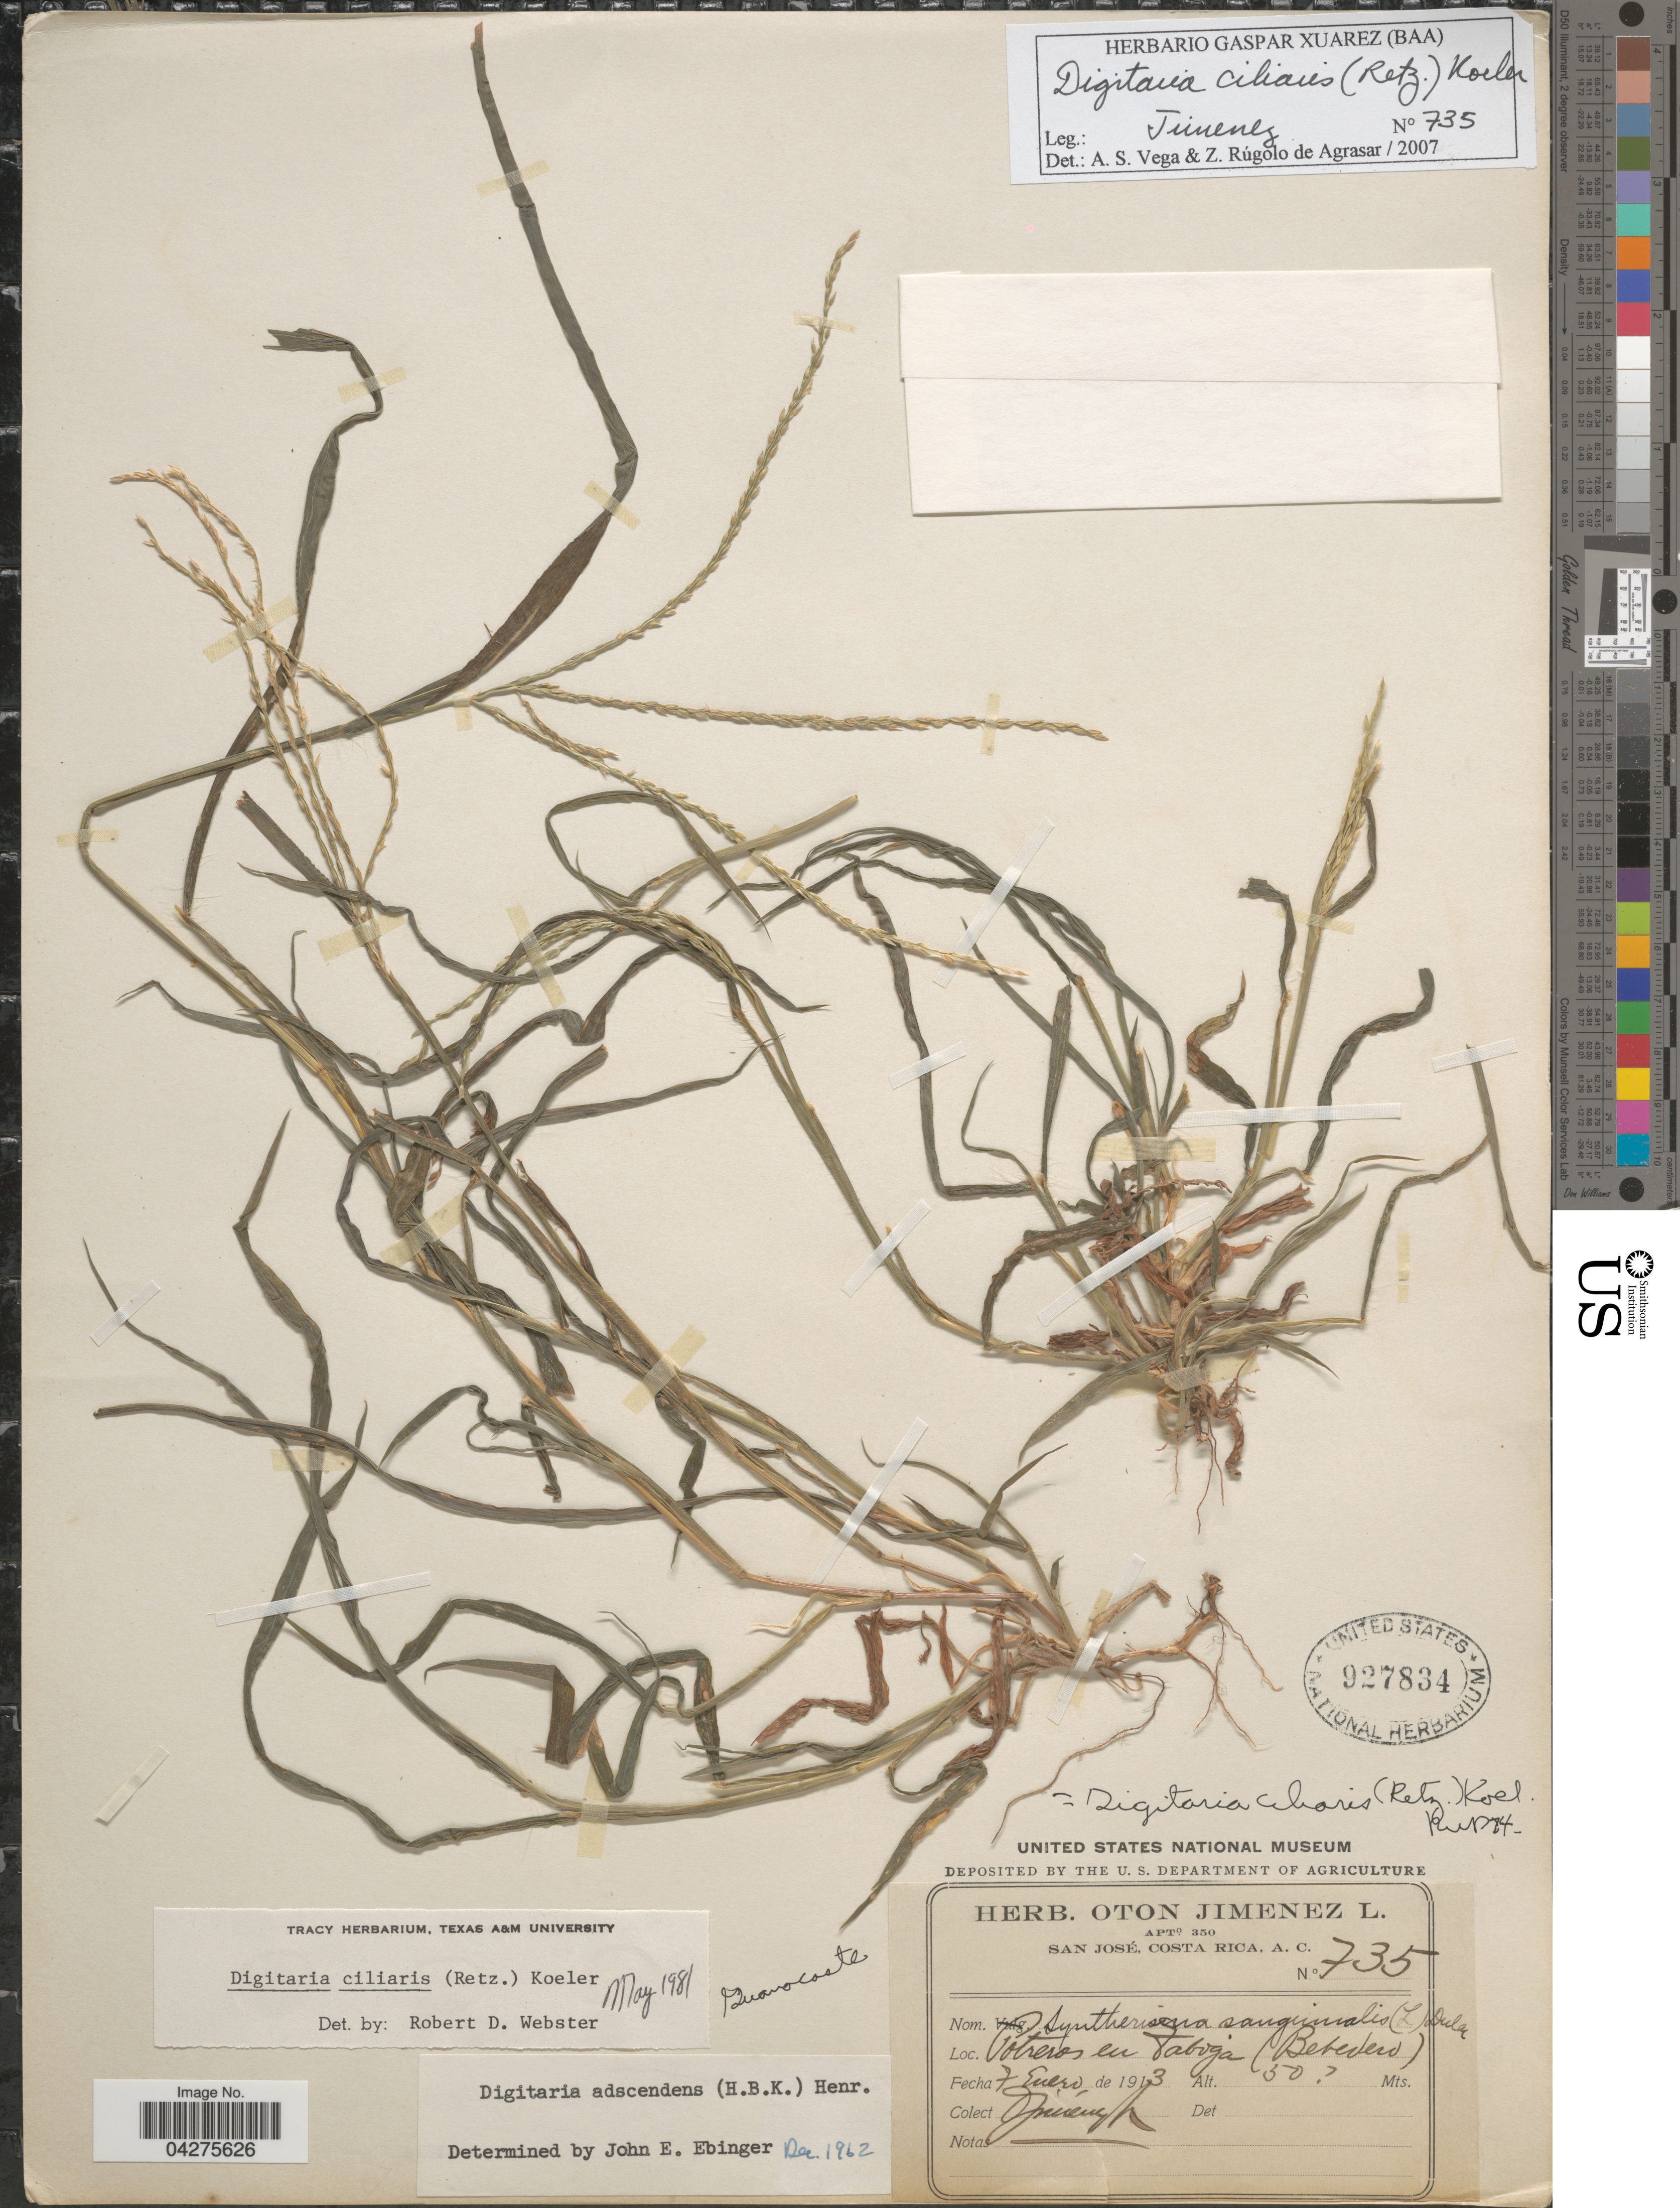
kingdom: Plantae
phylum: Tracheophyta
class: Liliopsida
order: Poales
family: Poaceae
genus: Digitaria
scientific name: Digitaria ciliaris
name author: (Retz.) Koeler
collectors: O. Jiménez L.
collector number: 735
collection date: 1913-01-07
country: Costa Rica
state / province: Guanacaste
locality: Potreros en Taboga (Bebedero).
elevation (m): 50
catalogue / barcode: US 927834